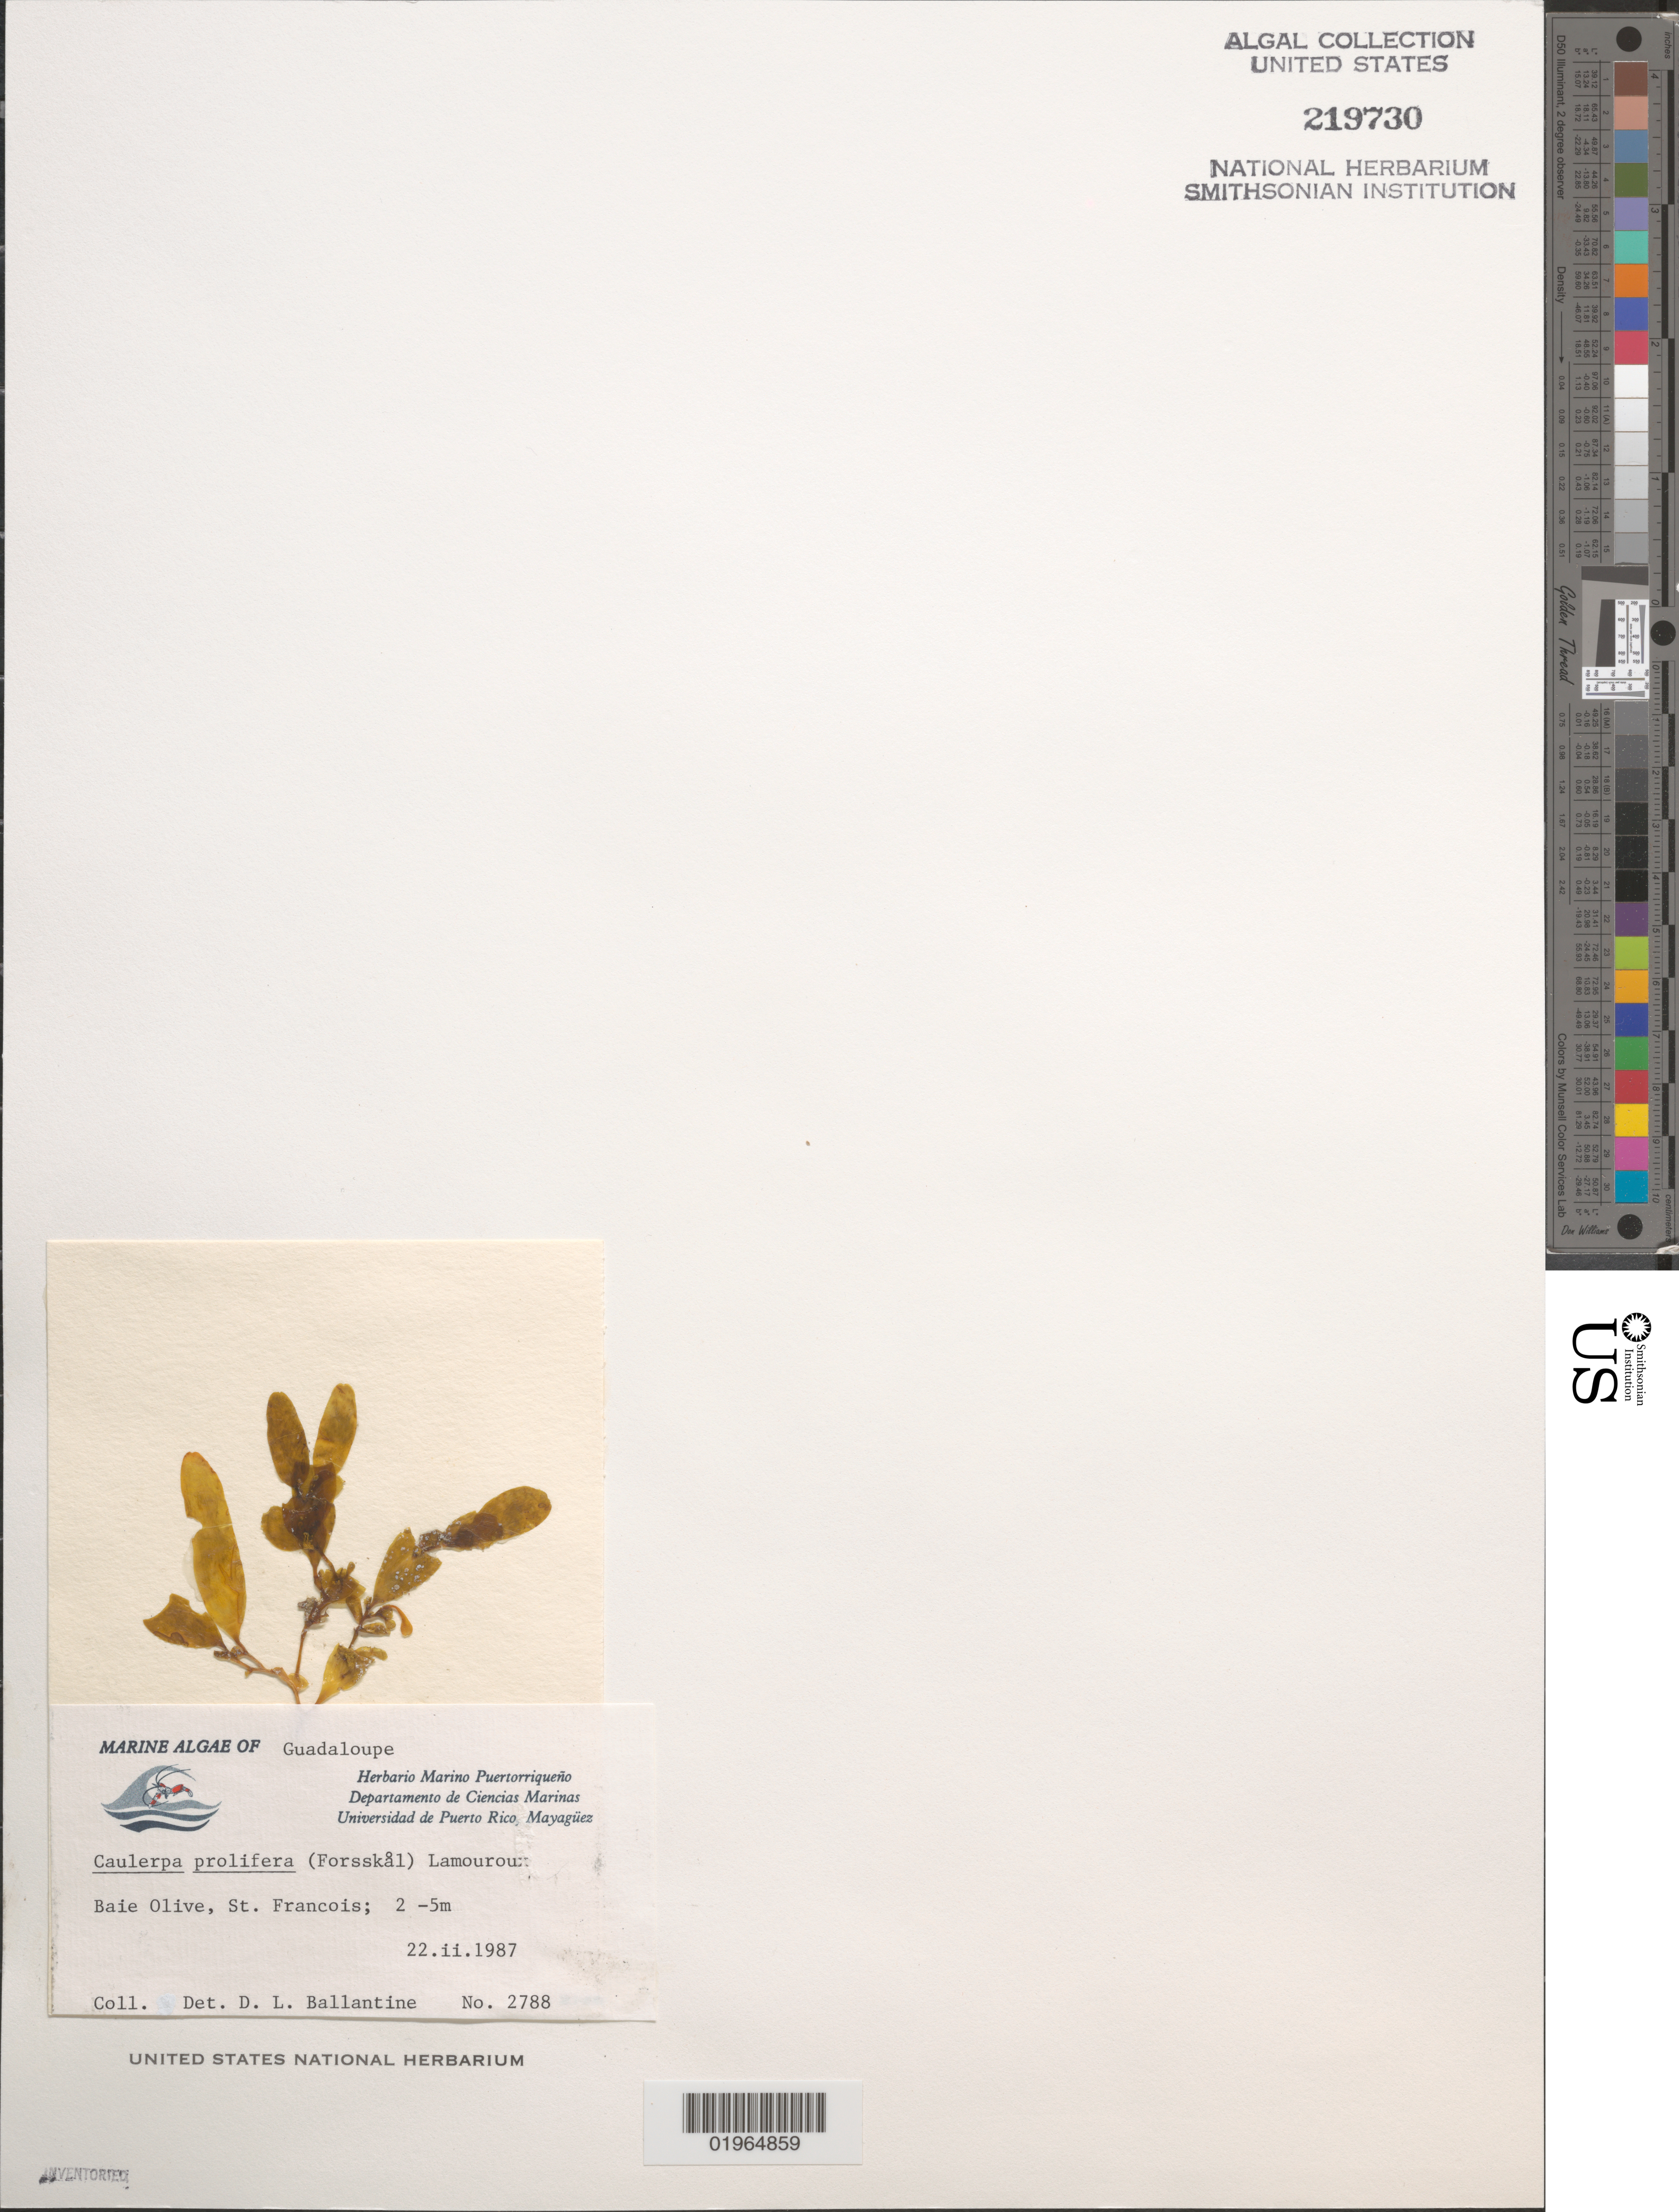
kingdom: Plantae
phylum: Chlorophyta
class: Ulvophyceae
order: Bryopsidales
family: Caulerpaceae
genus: Caulerpa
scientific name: Caulerpa prolifera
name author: (Forssk.) J.V.Lamouroux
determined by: Ballantine, D. L.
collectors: D.L. Ballantine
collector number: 2788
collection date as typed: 22 Feb 1987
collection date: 1987-02-22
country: Guadeloupe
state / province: Grande-Terre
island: Grande Terre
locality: Baie Olive, St. Francois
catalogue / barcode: US 219730